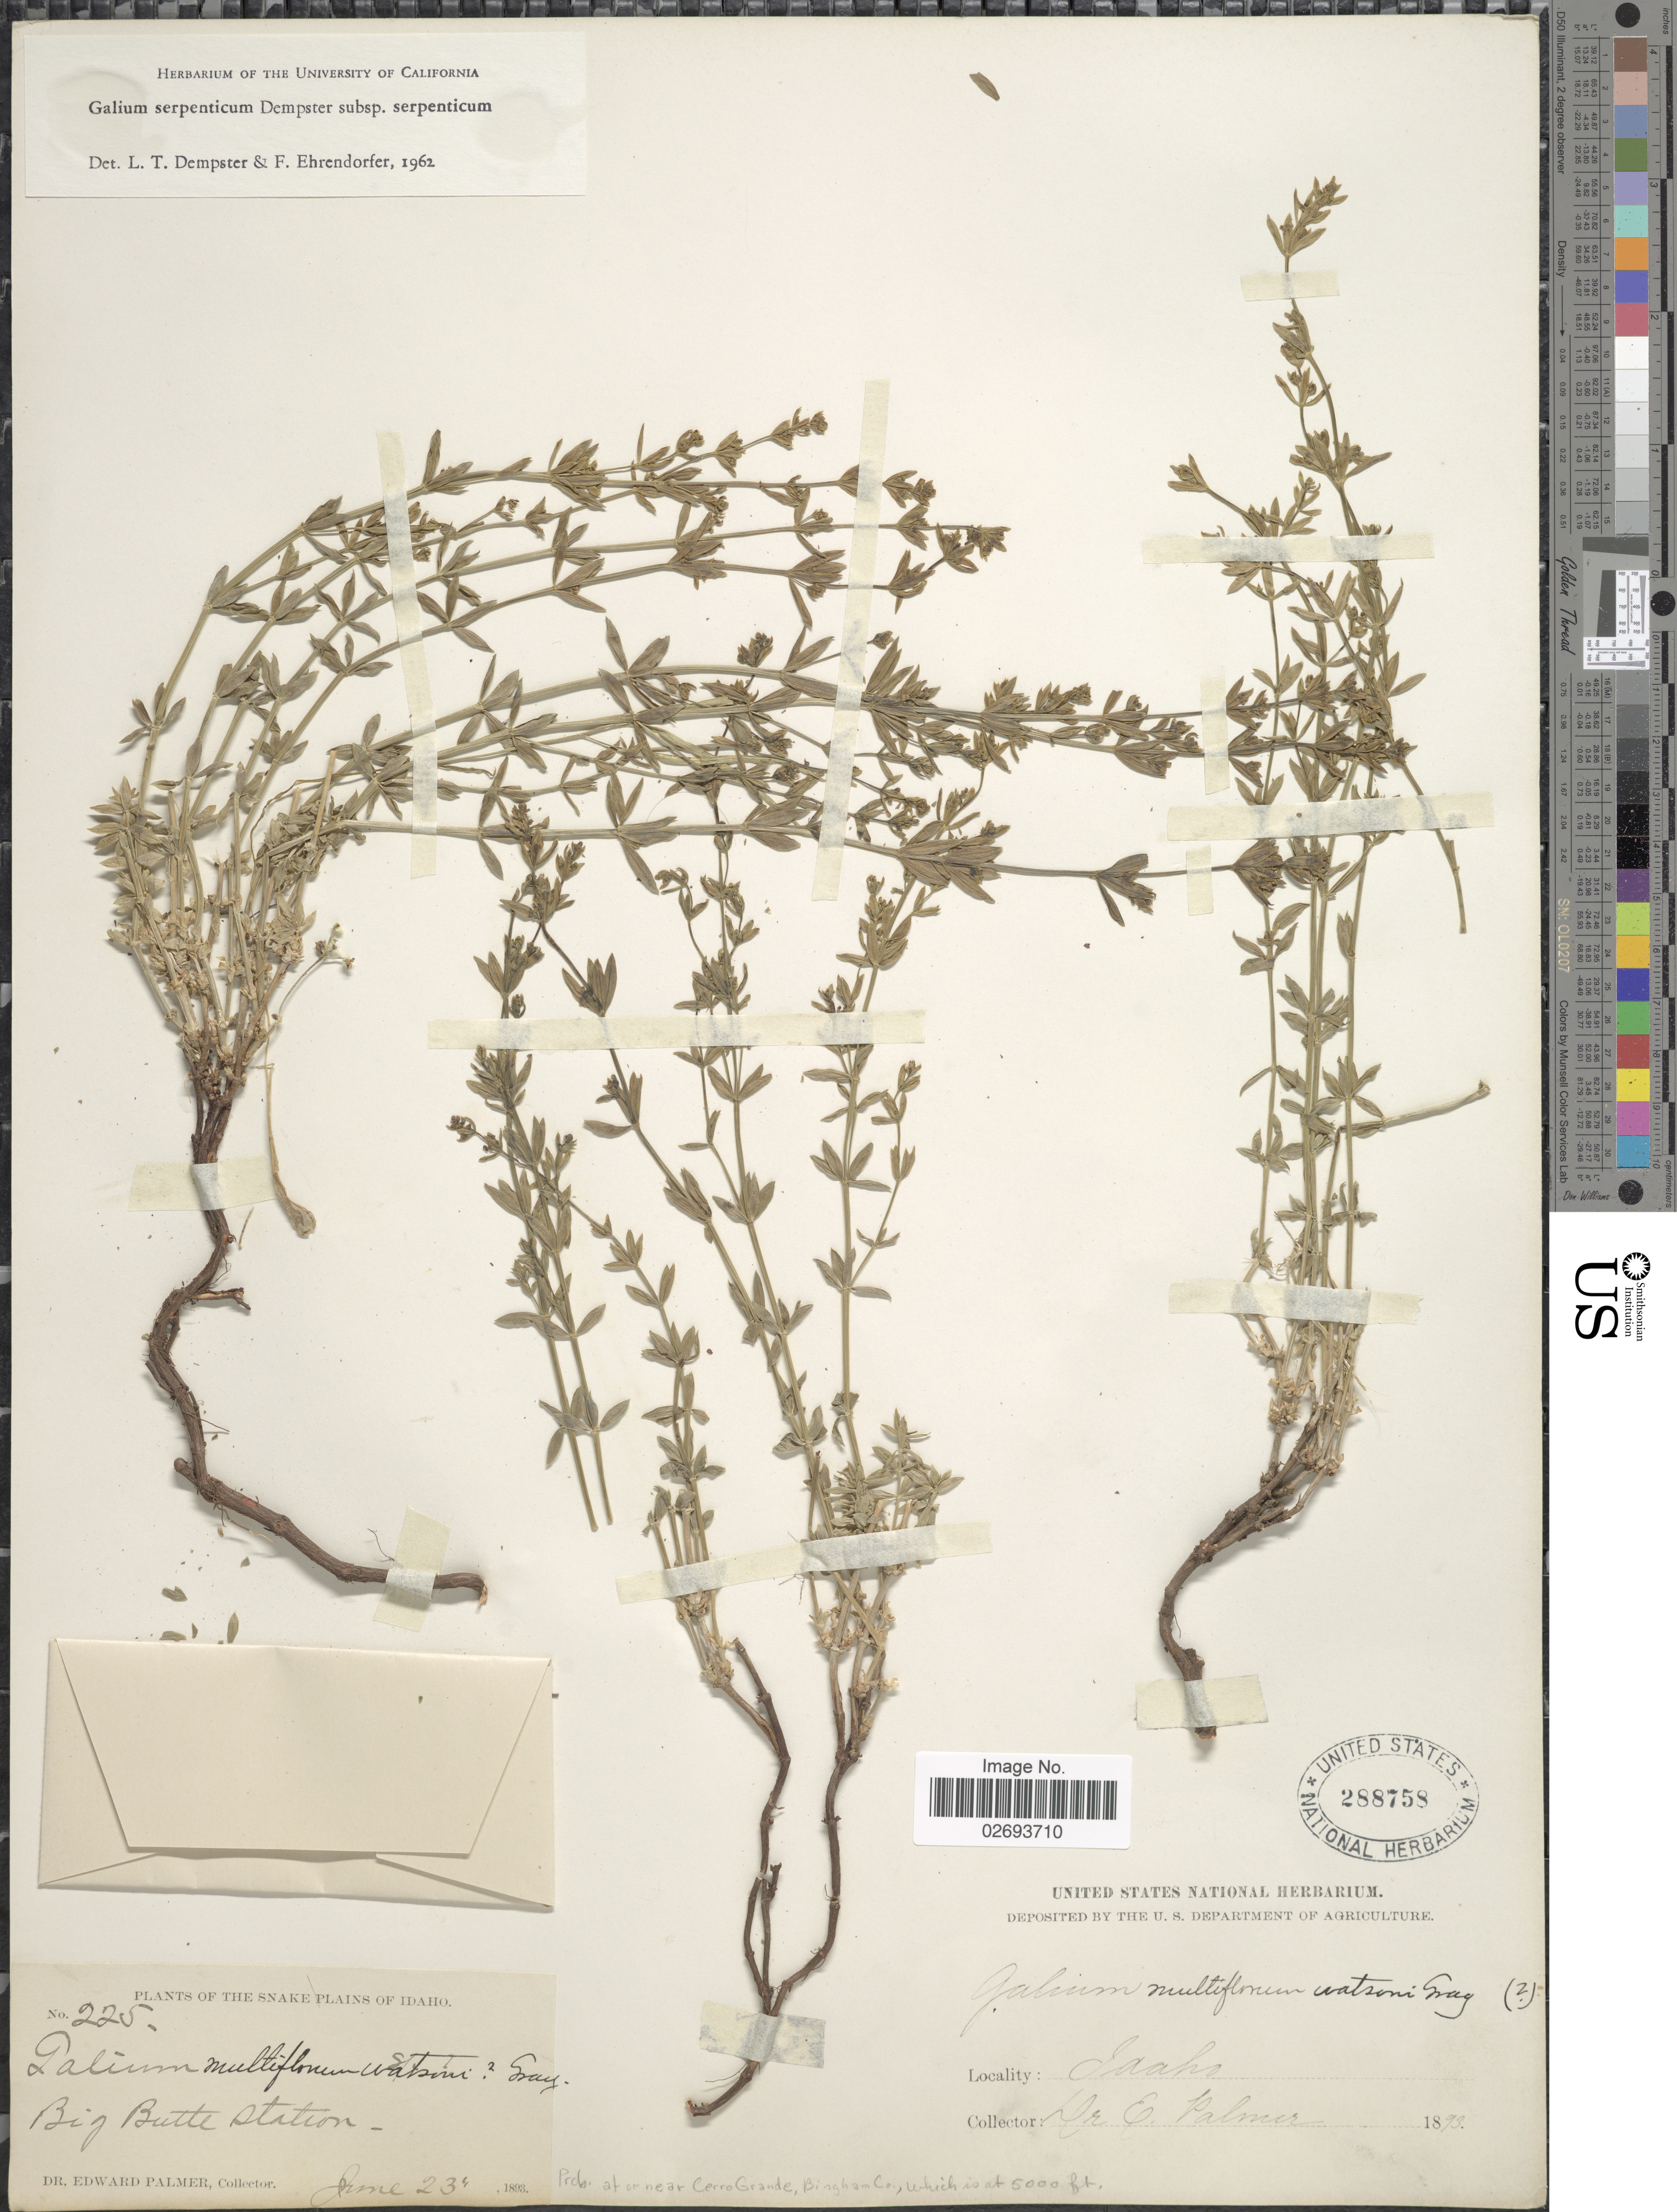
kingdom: Plantae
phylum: Tracheophyta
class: Magnoliopsida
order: Gentianales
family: Rubiaceae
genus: Galium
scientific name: Galium serpenticum subsp. serpenticum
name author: Dempster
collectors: E. Palmer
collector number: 225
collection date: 1893-06-23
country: United States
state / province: Idaho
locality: The Snake Plains, Big Butte Station, Prob. at or near Cerro Grande, Bingham Co.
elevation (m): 1524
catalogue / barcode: US 288758